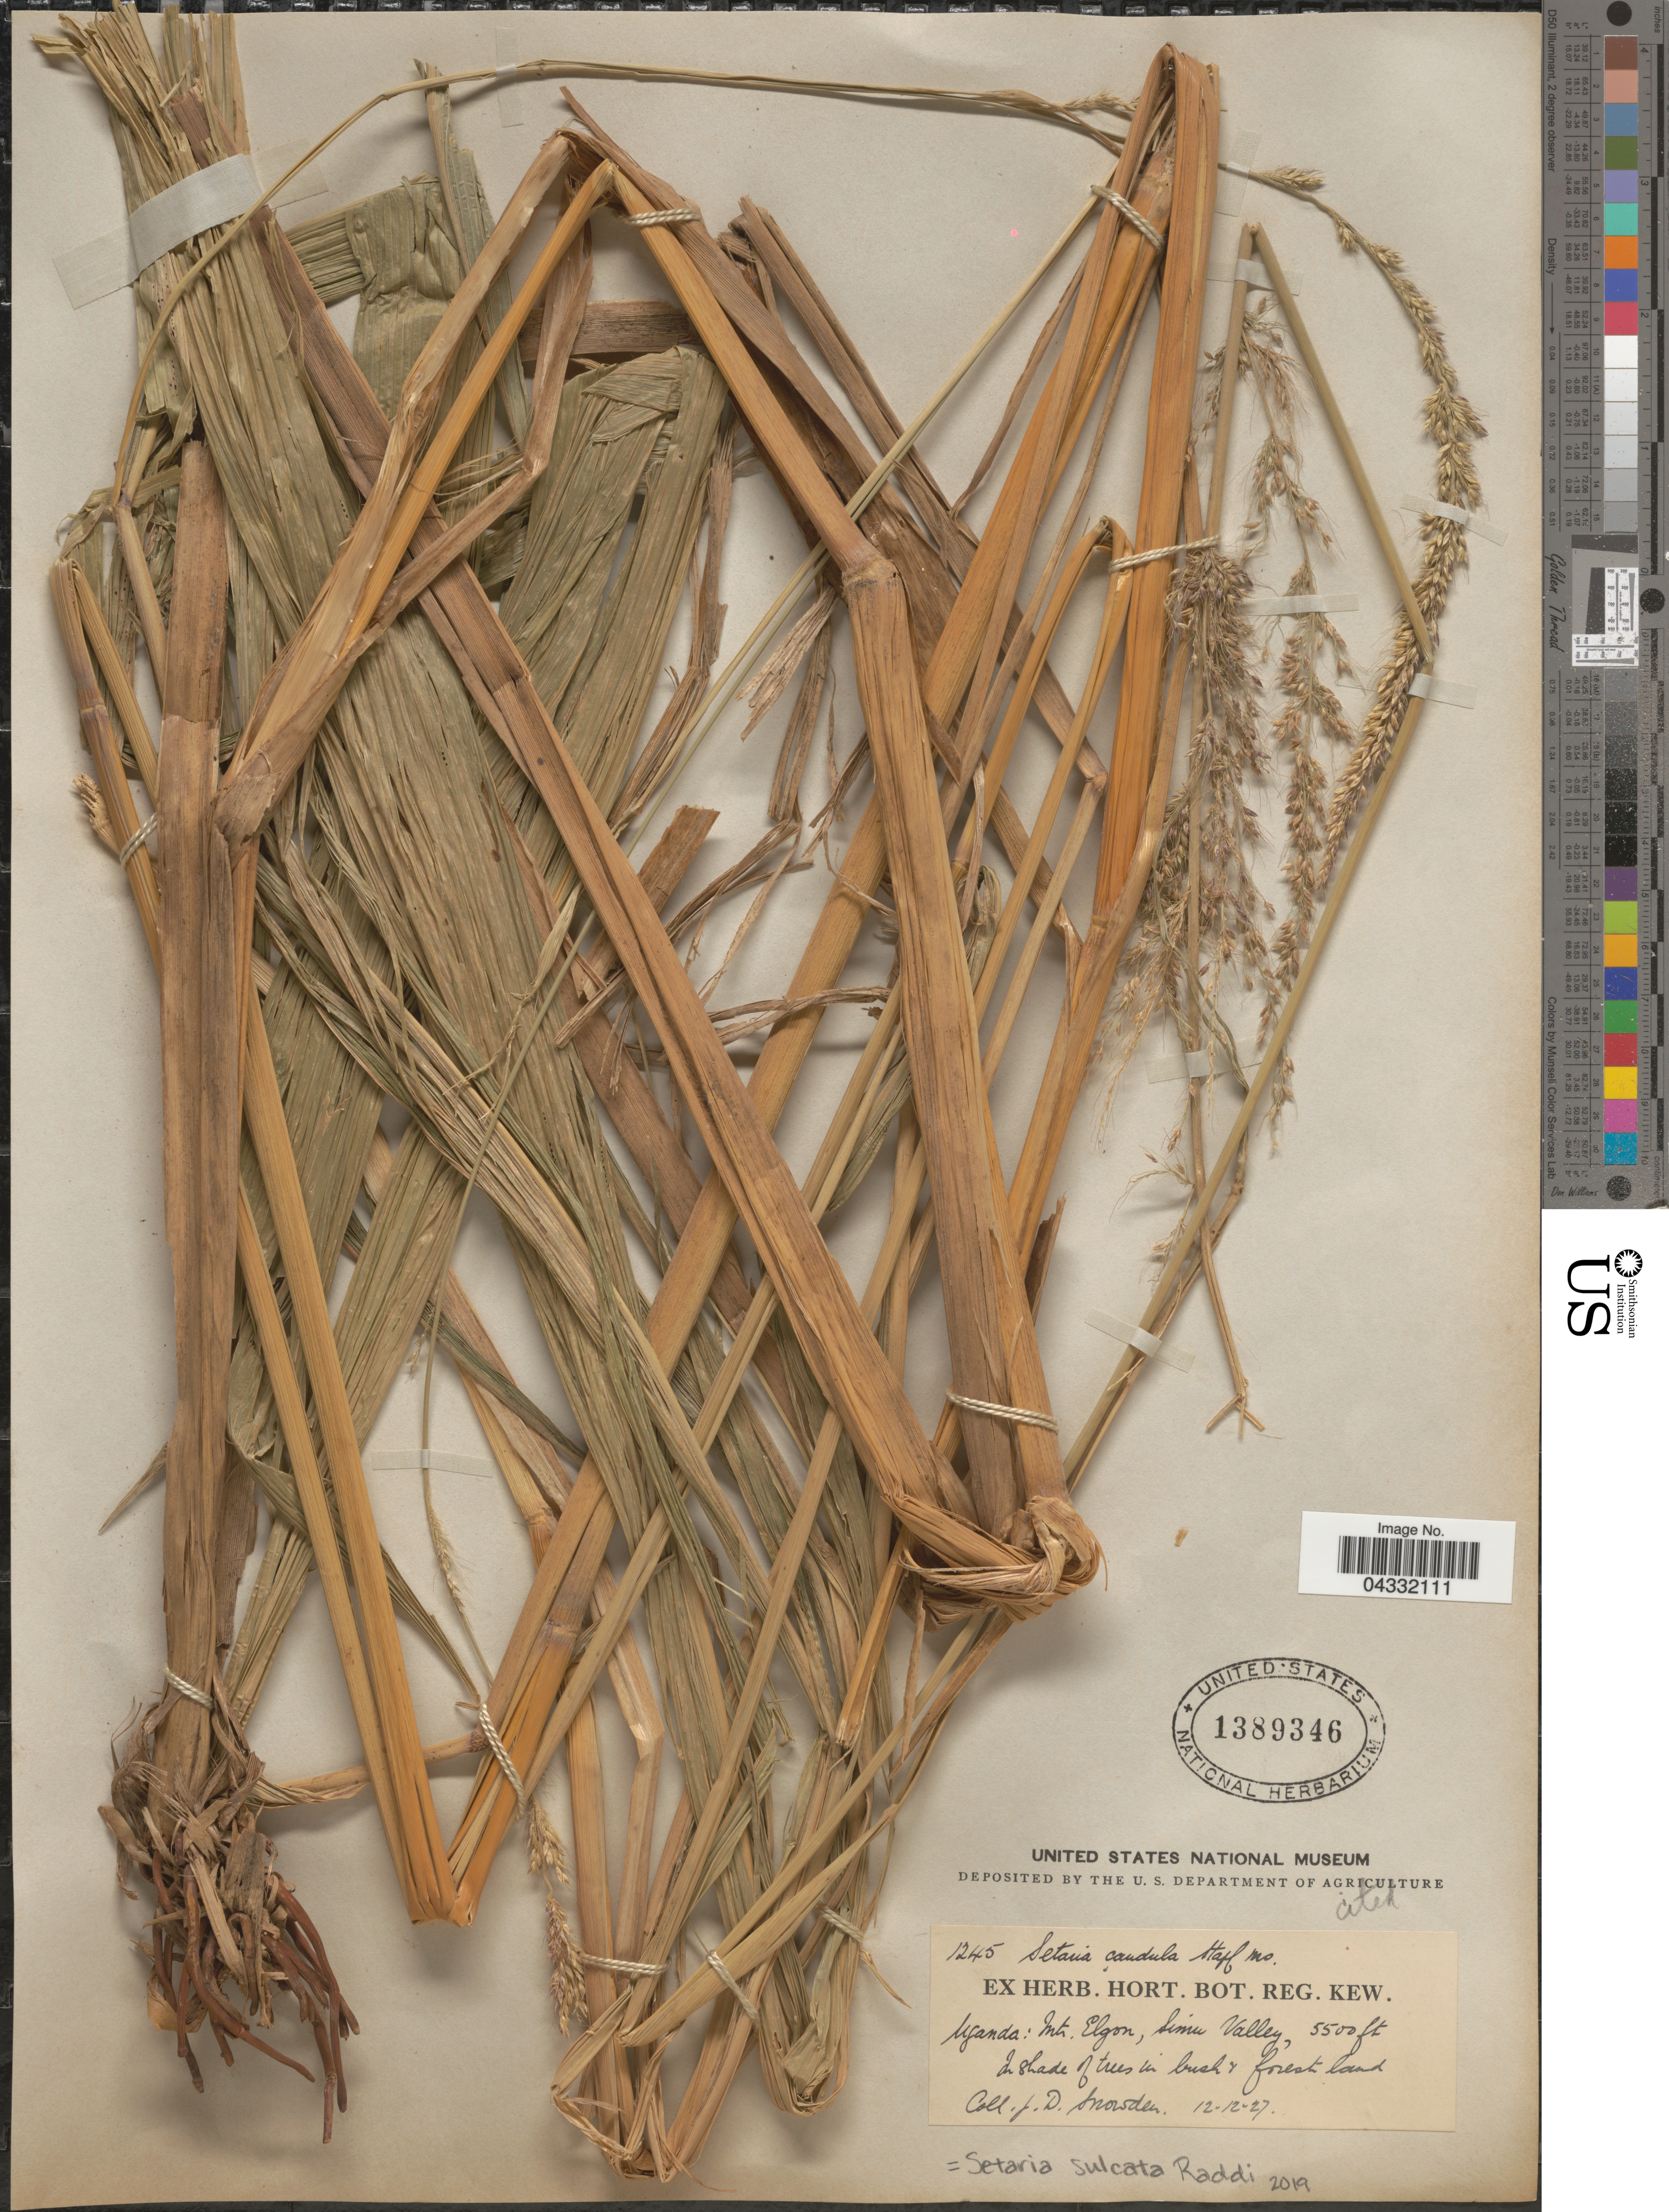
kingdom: Plantae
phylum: Tracheophyta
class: Liliopsida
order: Poales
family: Poaceae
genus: Setaria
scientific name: Setaria sulcata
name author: Raddi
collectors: J. Snowden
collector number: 1245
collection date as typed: Transcribed d/m/y: 12/12/27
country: Uganda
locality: Mt. Elgon, Simu Valley. In shade of trees in bush + forest land.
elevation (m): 1676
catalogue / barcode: US 1389346